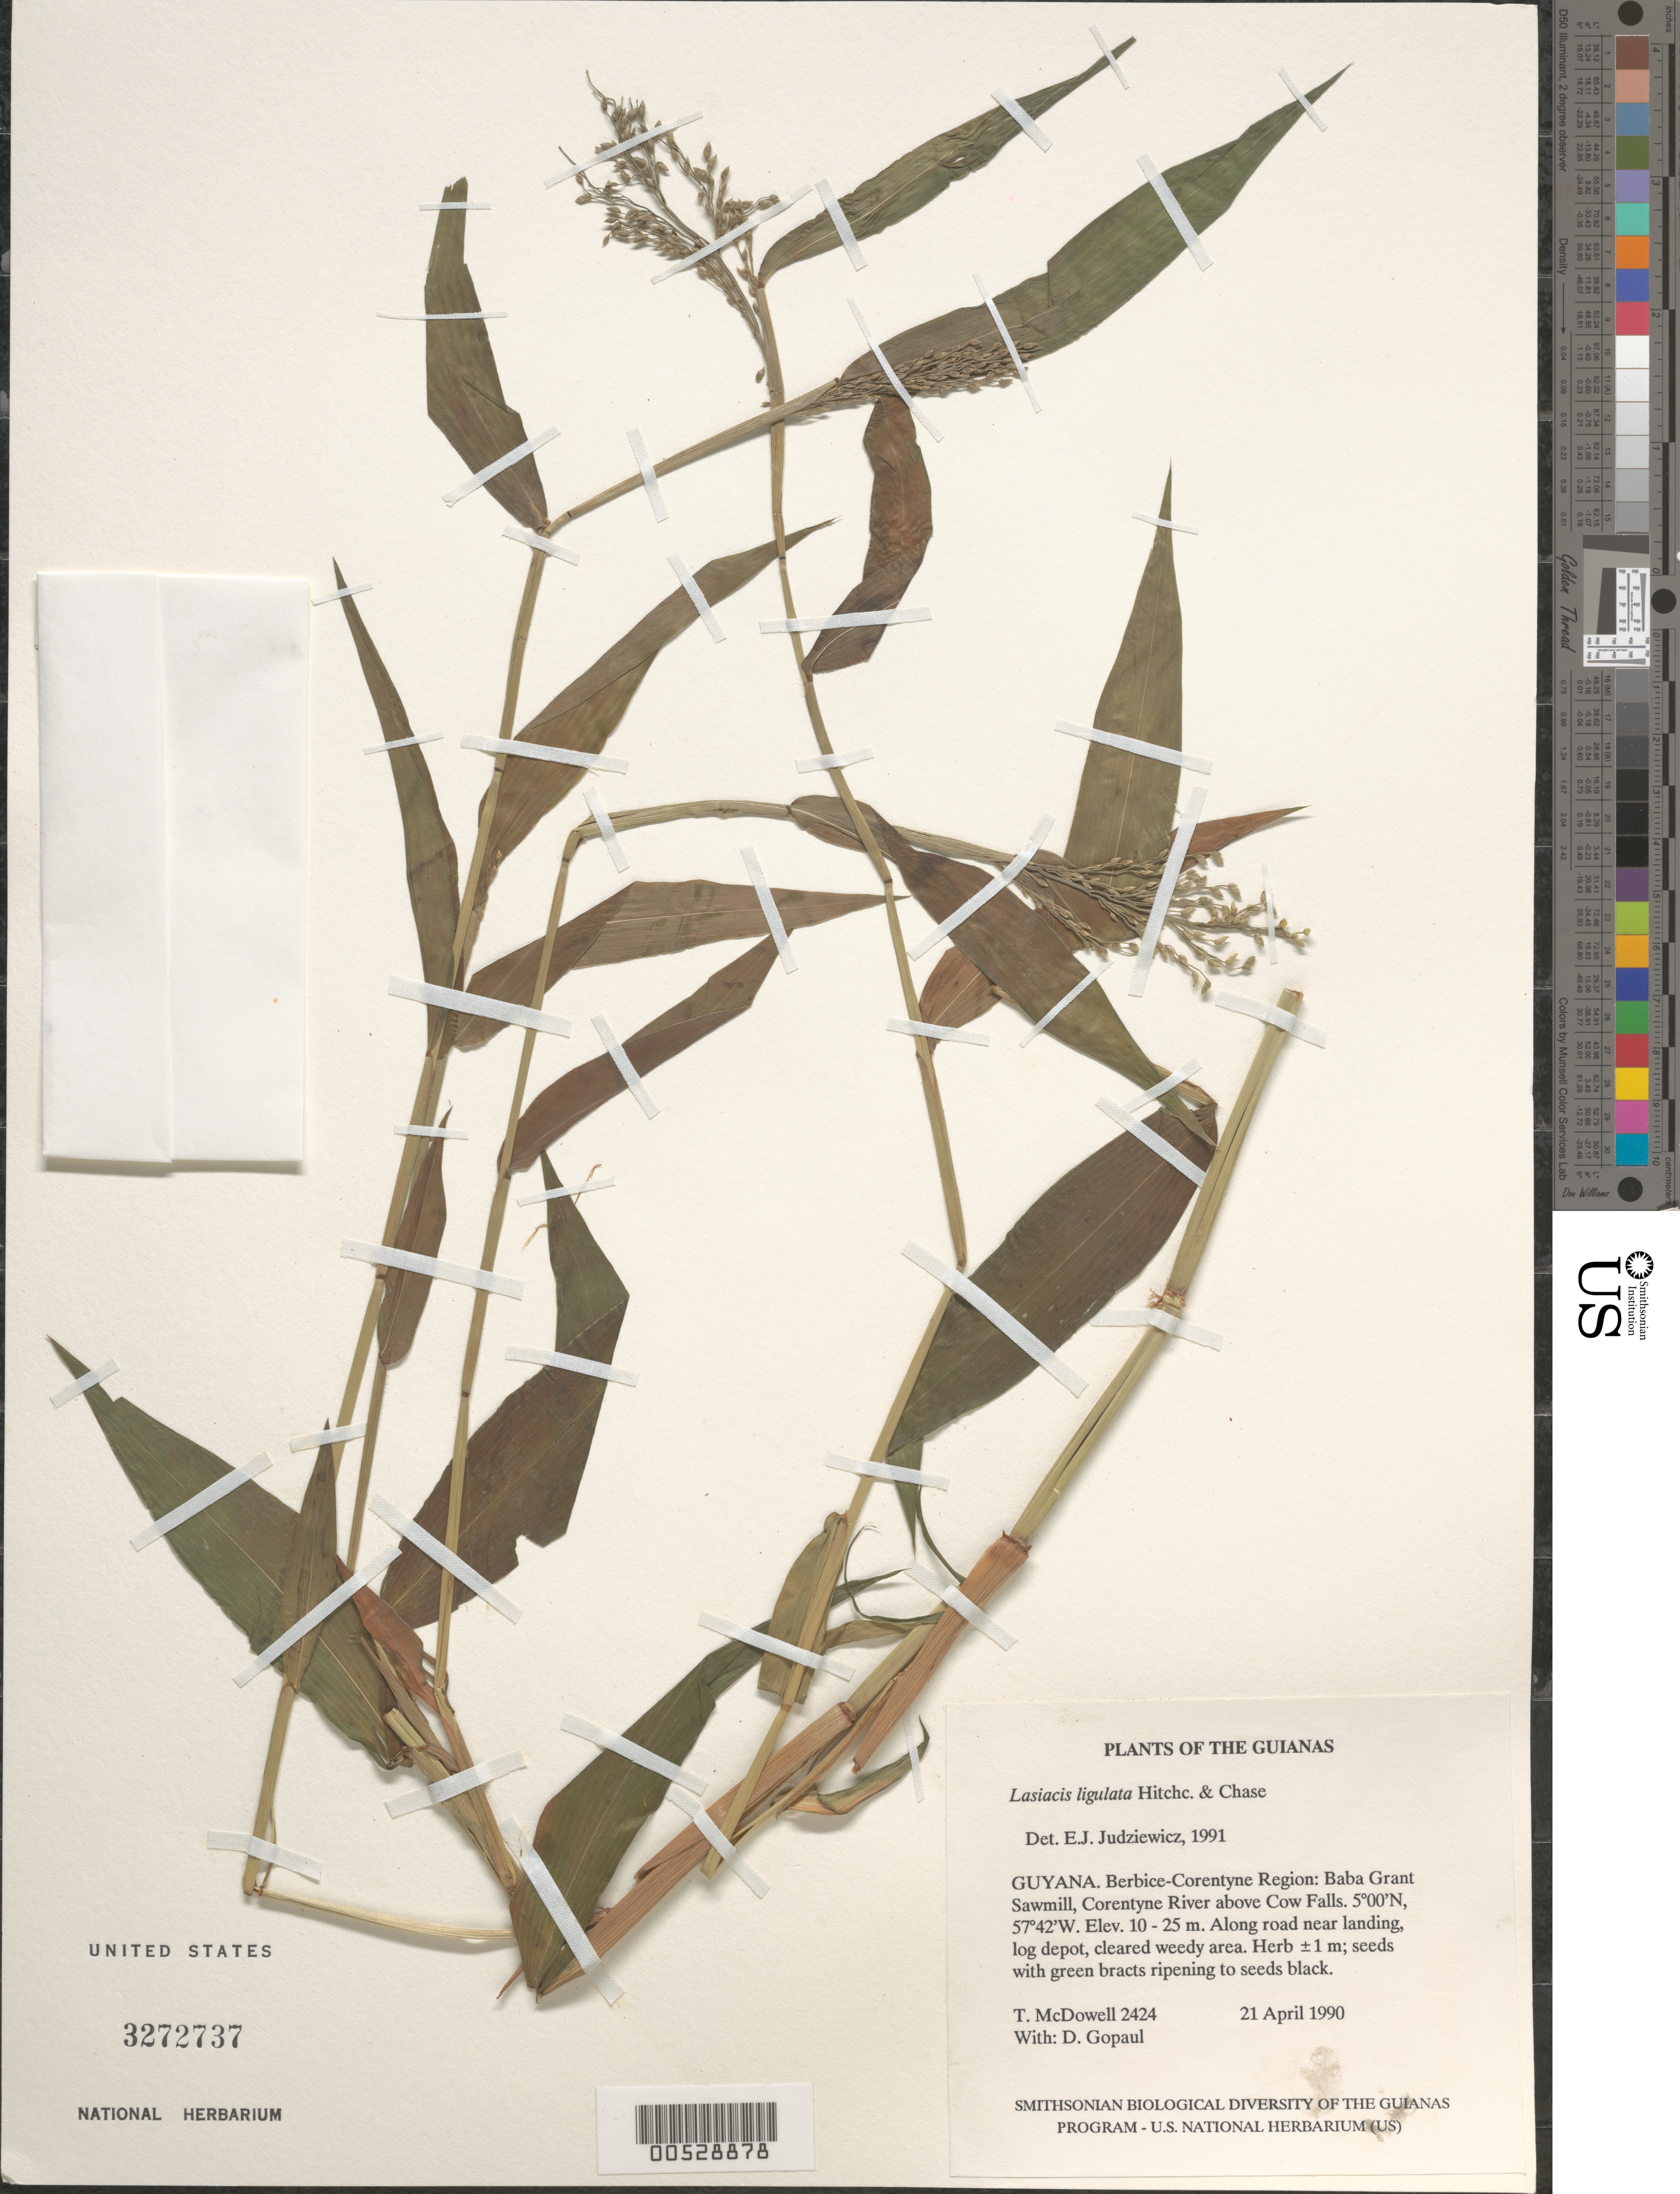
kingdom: Plantae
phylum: Tracheophyta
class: Liliopsida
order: Poales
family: Poaceae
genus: Lasiacis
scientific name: Lasiacis ligulata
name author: Hitchc. & Chase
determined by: Judziewicz, E. J.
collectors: T. McDowell & D. Gopaul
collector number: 2424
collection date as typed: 21 April 1990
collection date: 1990-04-21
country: Guyana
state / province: E. Berbice-Corentyne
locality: Baba Grant Sawmill, Corentyne River above Cow Falls. Along road near landing & in log depot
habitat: Cleared weedy area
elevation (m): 10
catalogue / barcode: US 3272737